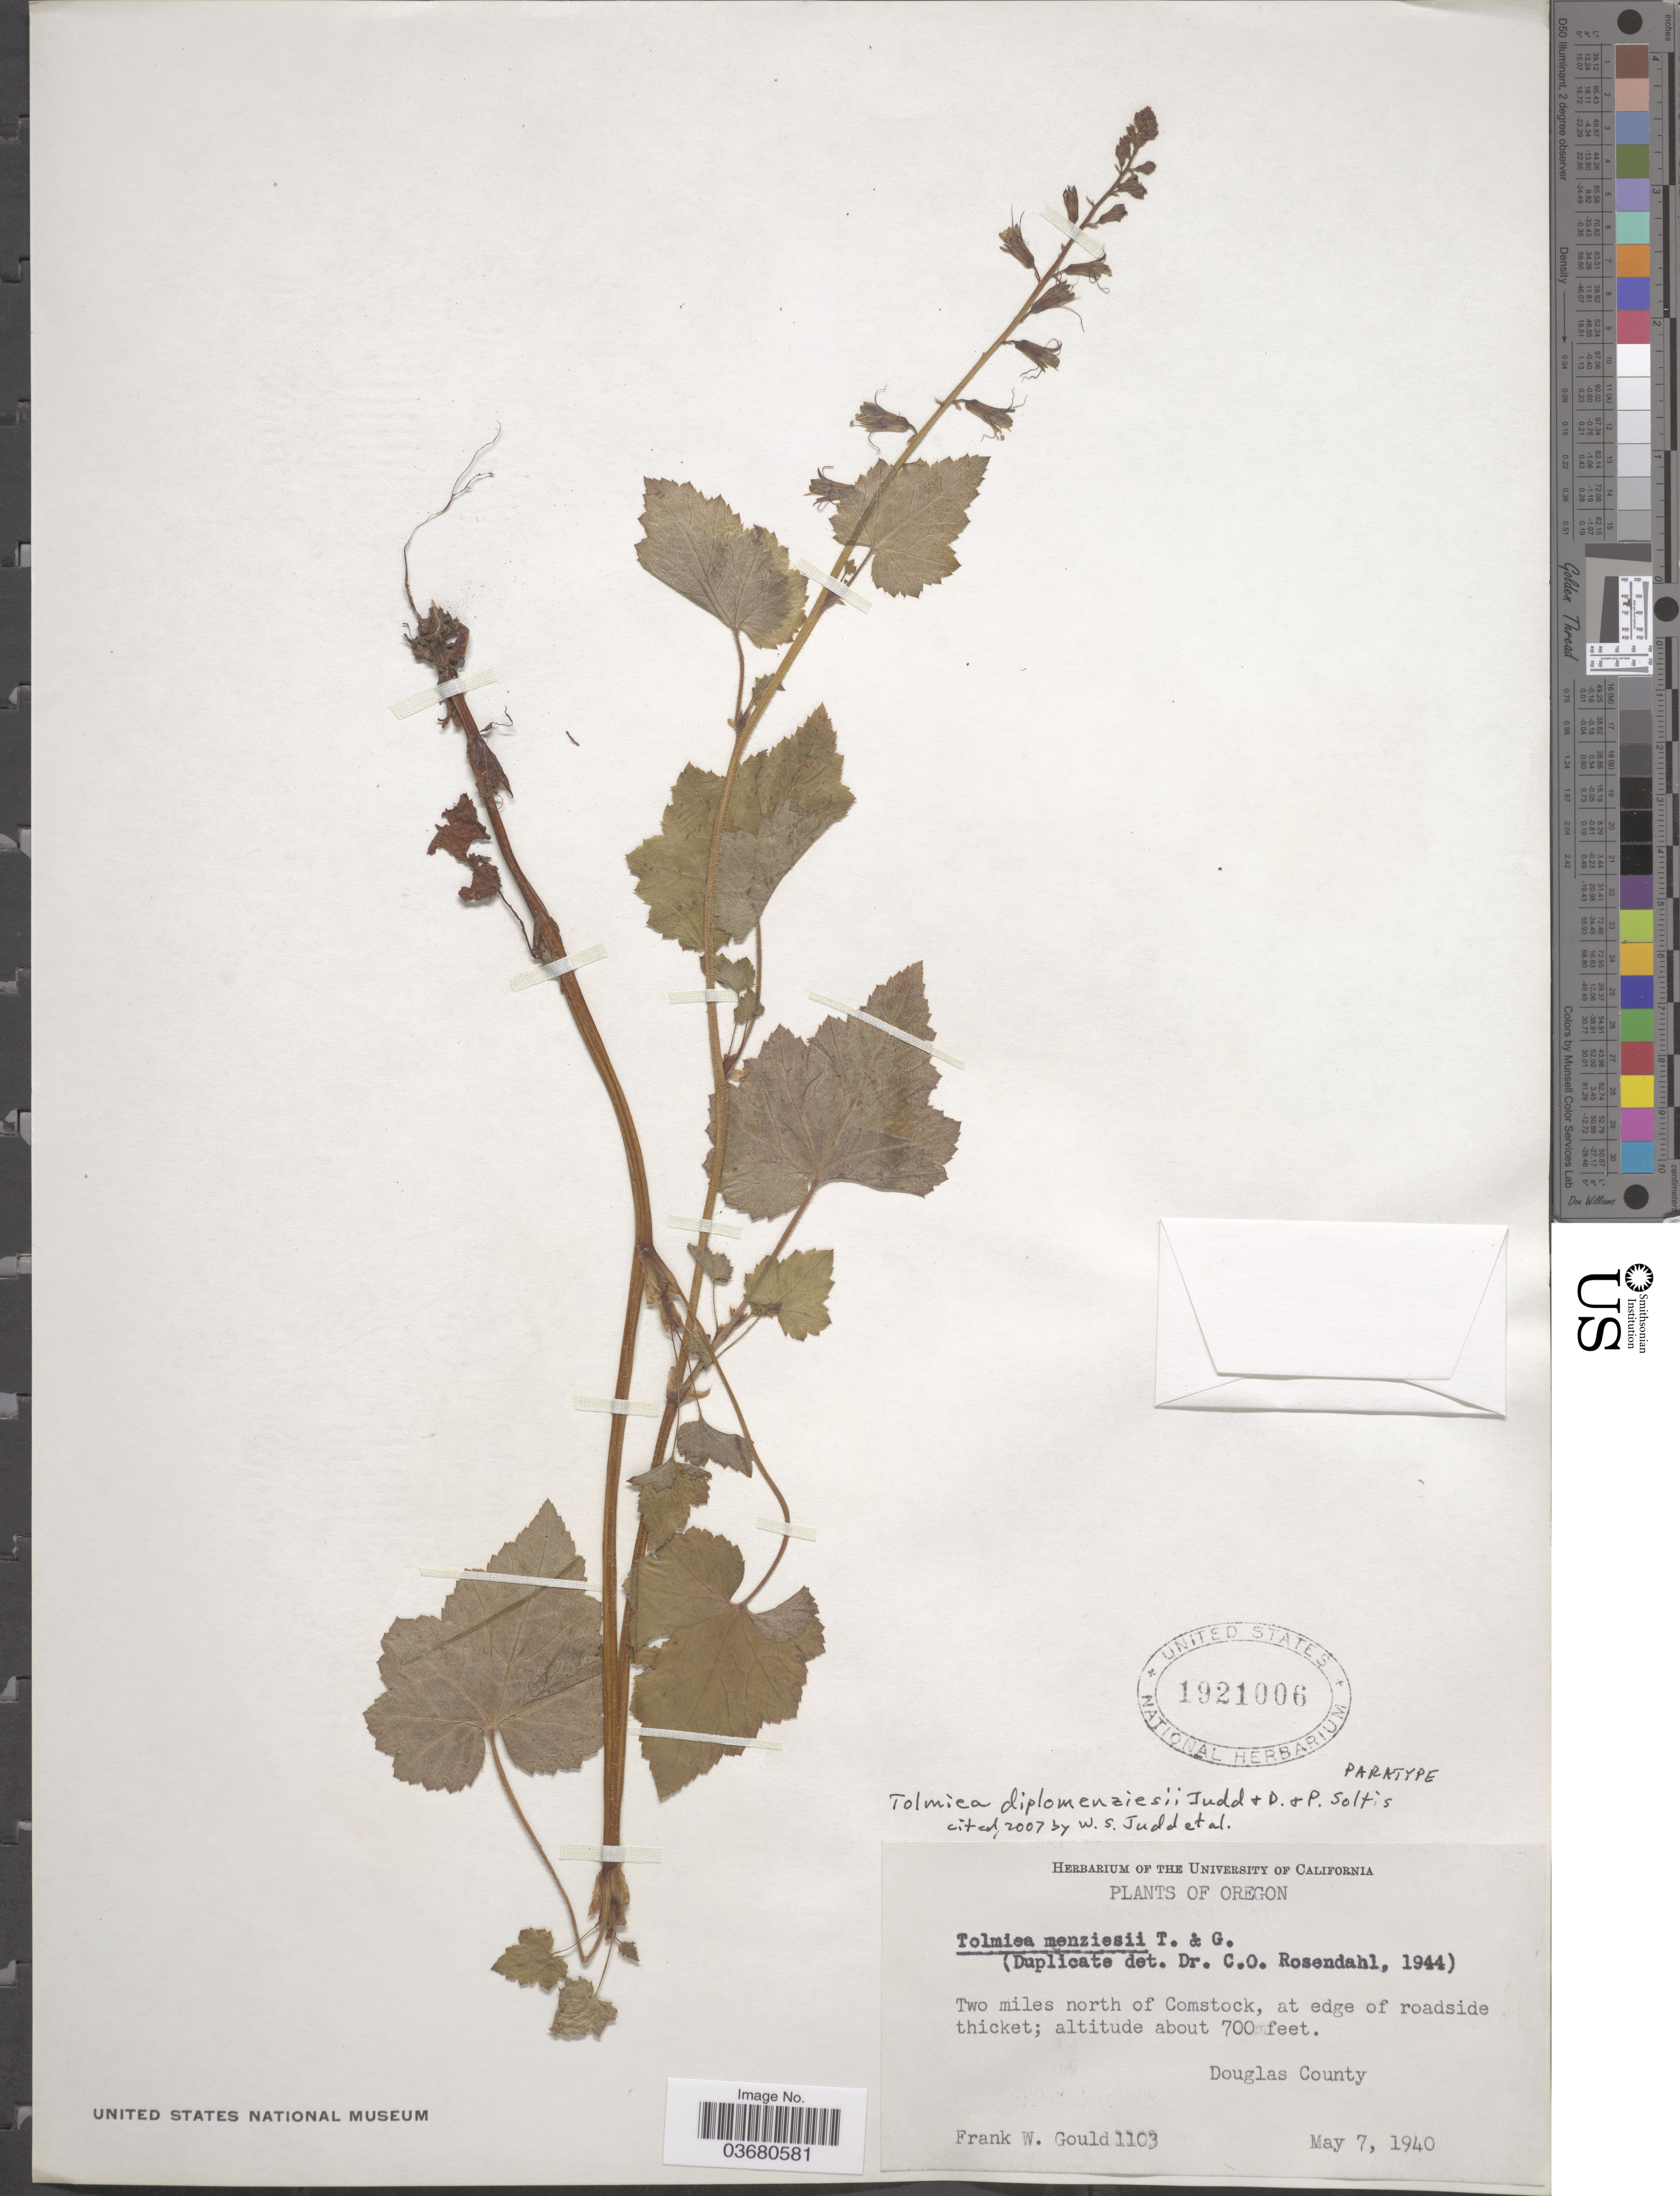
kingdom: Plantae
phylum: Tracheophyta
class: Magnoliopsida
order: Saxifragales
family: Saxifragaceae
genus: Tolmiea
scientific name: Tolmiea diplomenziesii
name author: Judd et al.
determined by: Judd, Walter S.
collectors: F. W. Gould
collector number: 1103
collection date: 1940-05-07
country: United States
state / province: Oregon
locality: Two miles north of Comstock, at edge of roadside thicket. Douglas County.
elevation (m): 213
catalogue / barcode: US 1921006